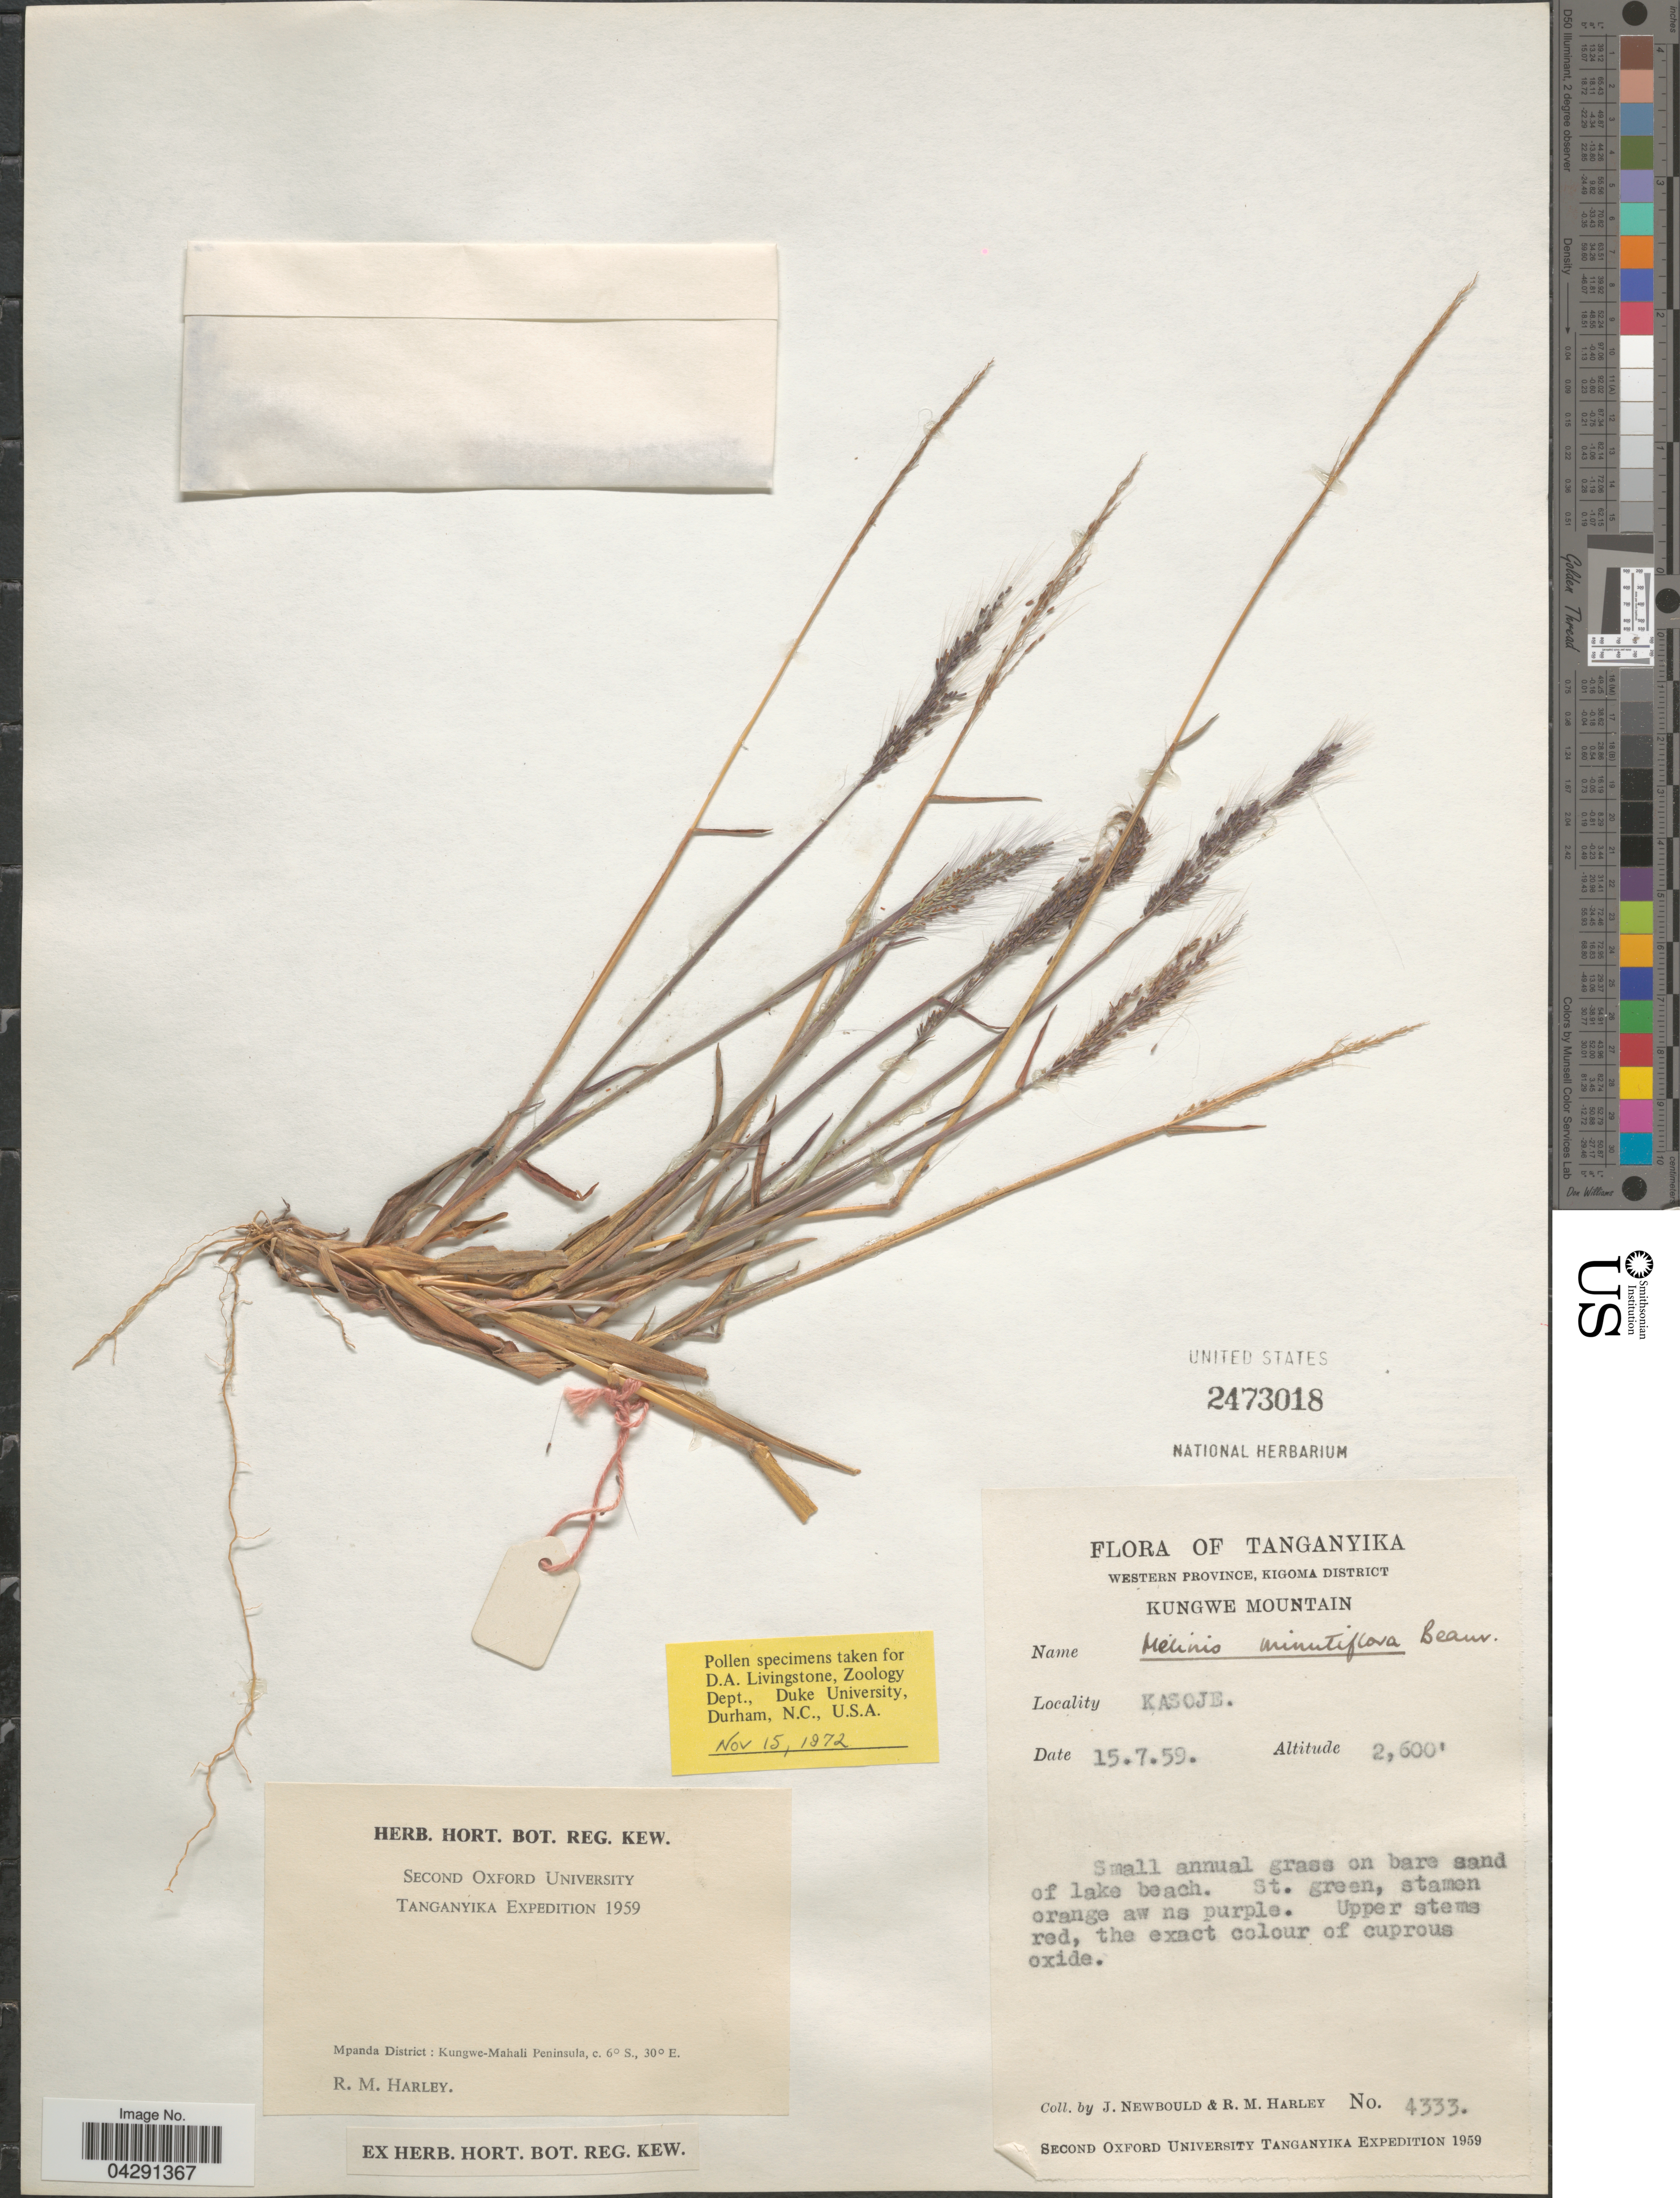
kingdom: Plantae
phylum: Tracheophyta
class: Liliopsida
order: Poales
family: Poaceae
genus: Melinis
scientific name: Melinis minutiflora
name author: P. Beauv.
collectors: J. Newbould & R. M. Harley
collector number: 4333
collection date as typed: Transcribed d/m/y: 15/7/59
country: Tanzania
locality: Second Oxford University Tanganyika Expedition 1959. Mpanda District: Kungwe-Mahali Peninsula. Tanganyika. Western Province, Kigoma District. Kungwe Mountain. Kasoje.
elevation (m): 792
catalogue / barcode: US 2473018